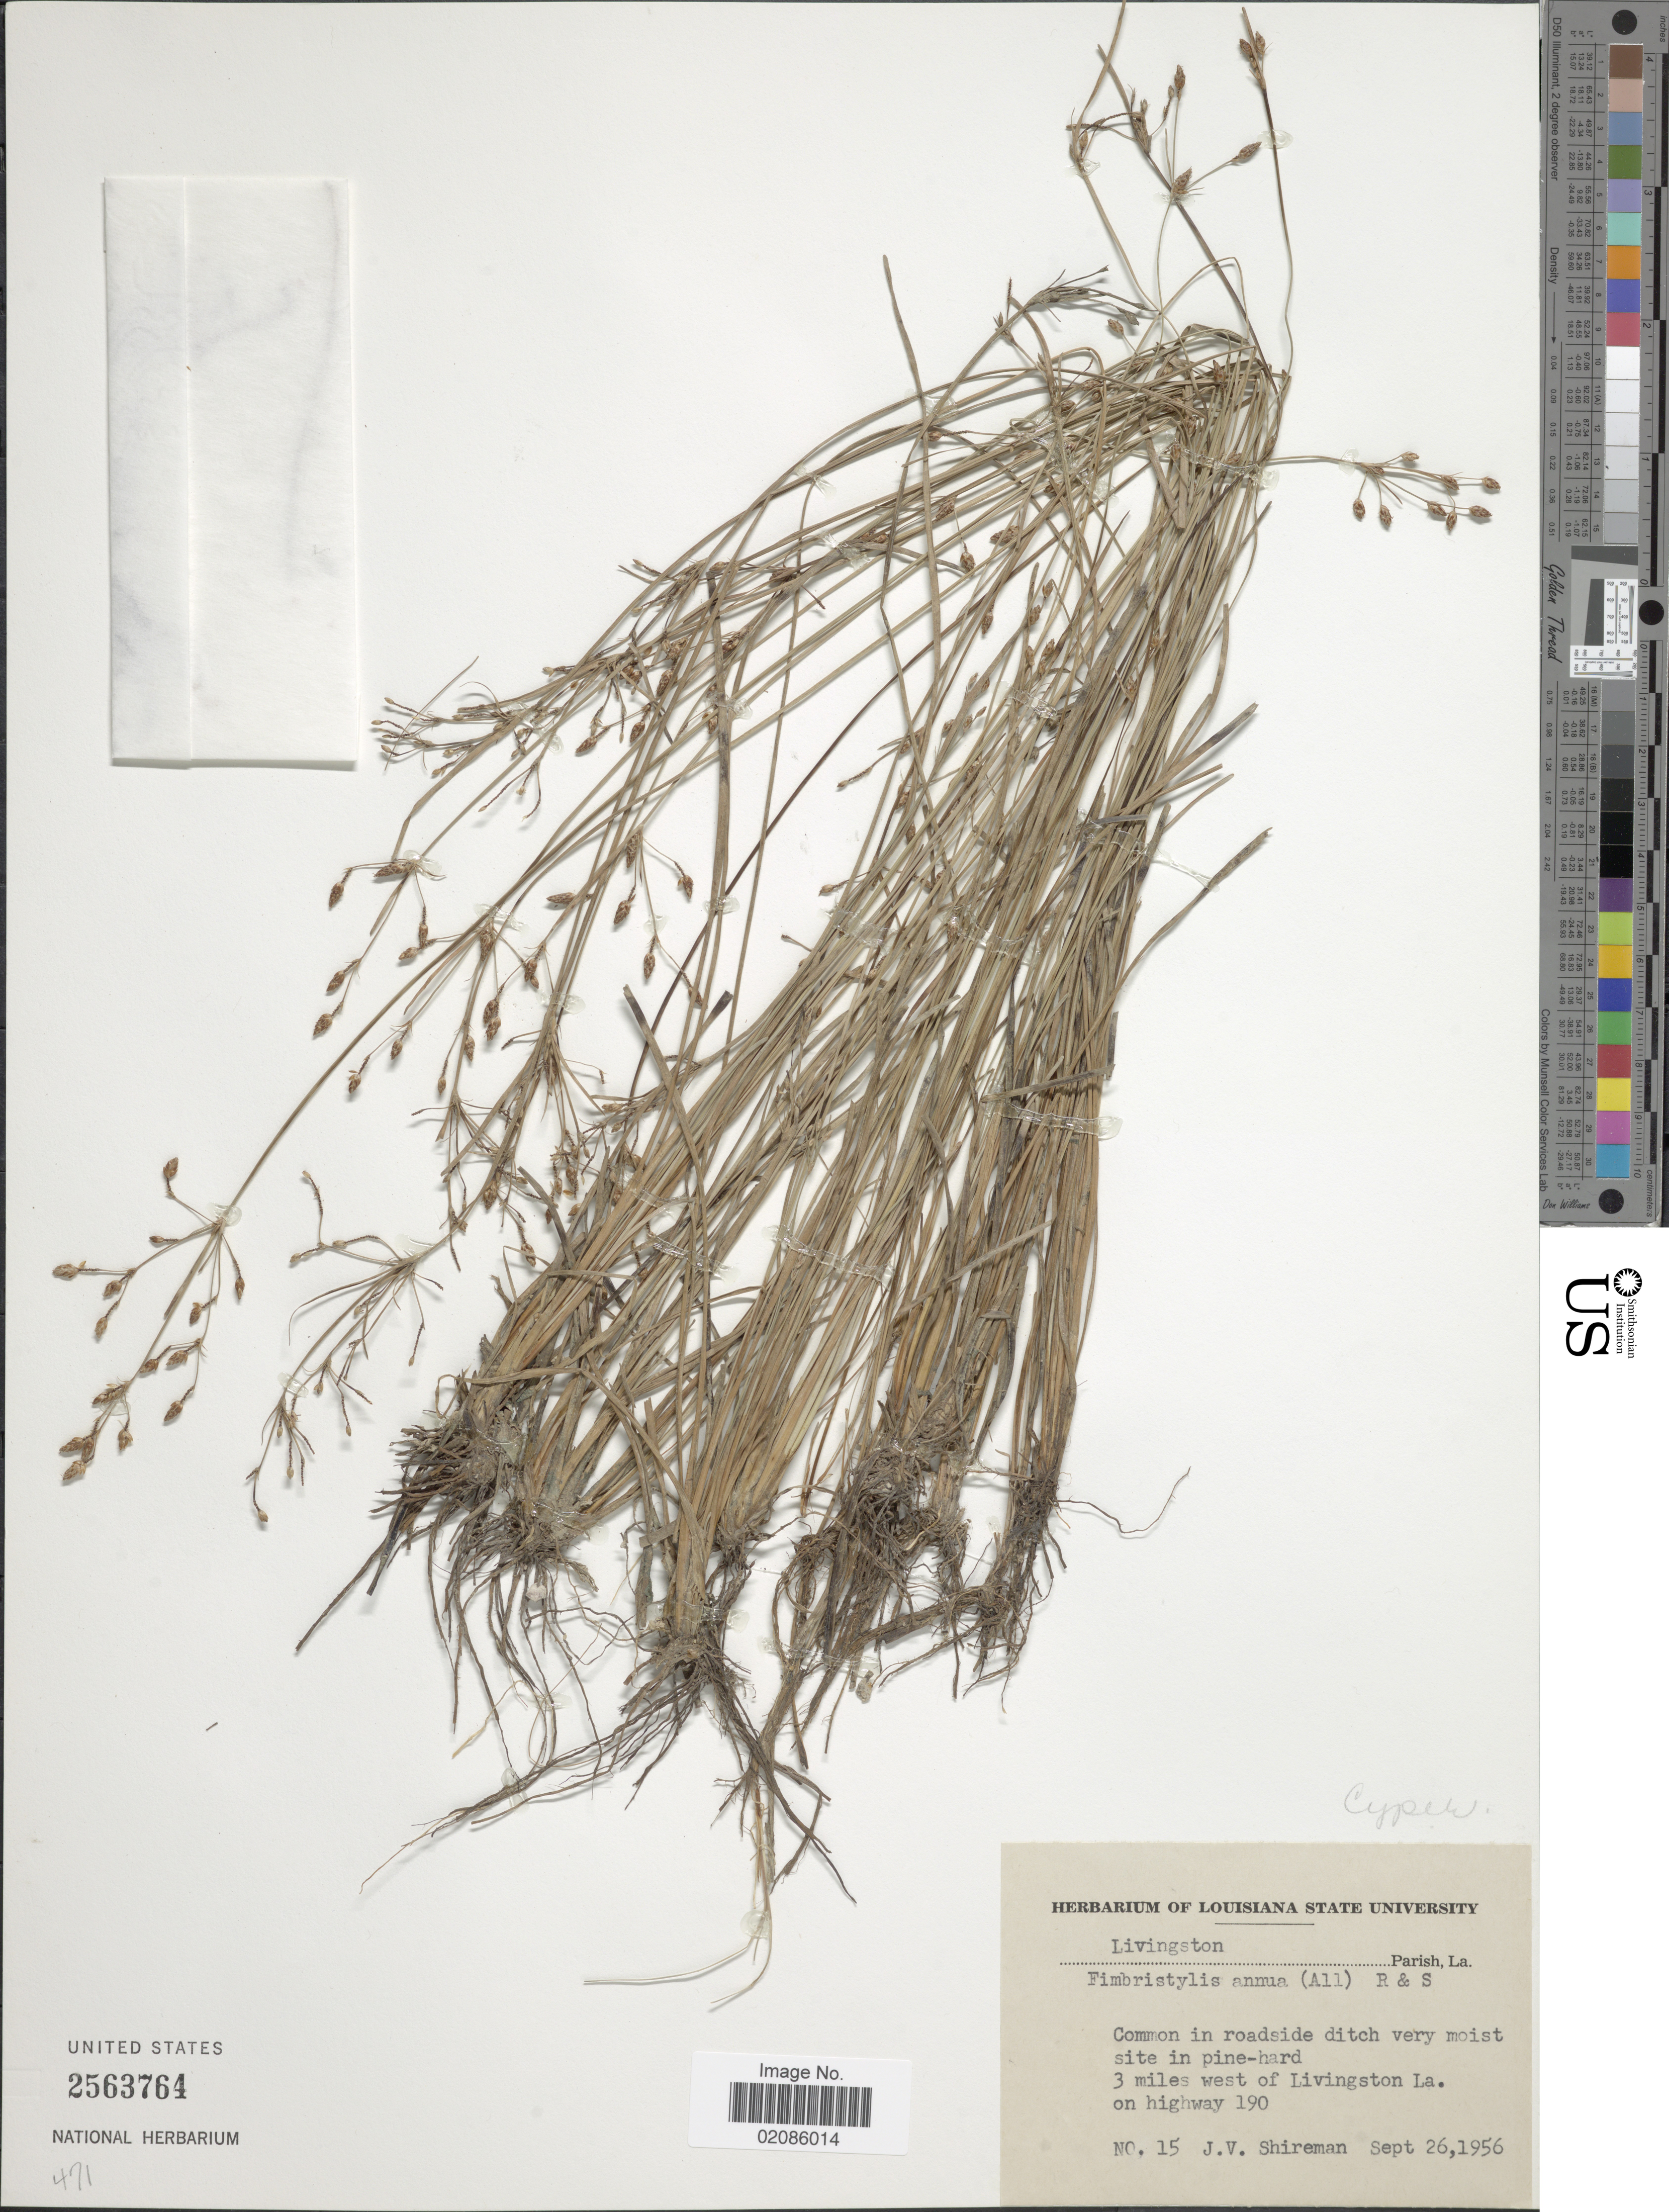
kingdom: Plantae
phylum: Tracheophyta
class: Liliopsida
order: Poales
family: Cyperaceae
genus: Fimbristylis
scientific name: Fimbristylis annua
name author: (All.) Roem. & Schult.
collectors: J. Shireman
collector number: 15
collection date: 1956-09-26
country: United States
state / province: Louisiana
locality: Livingston Parish. 3 miles west of Livingston La. on highway 190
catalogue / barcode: US 2563764